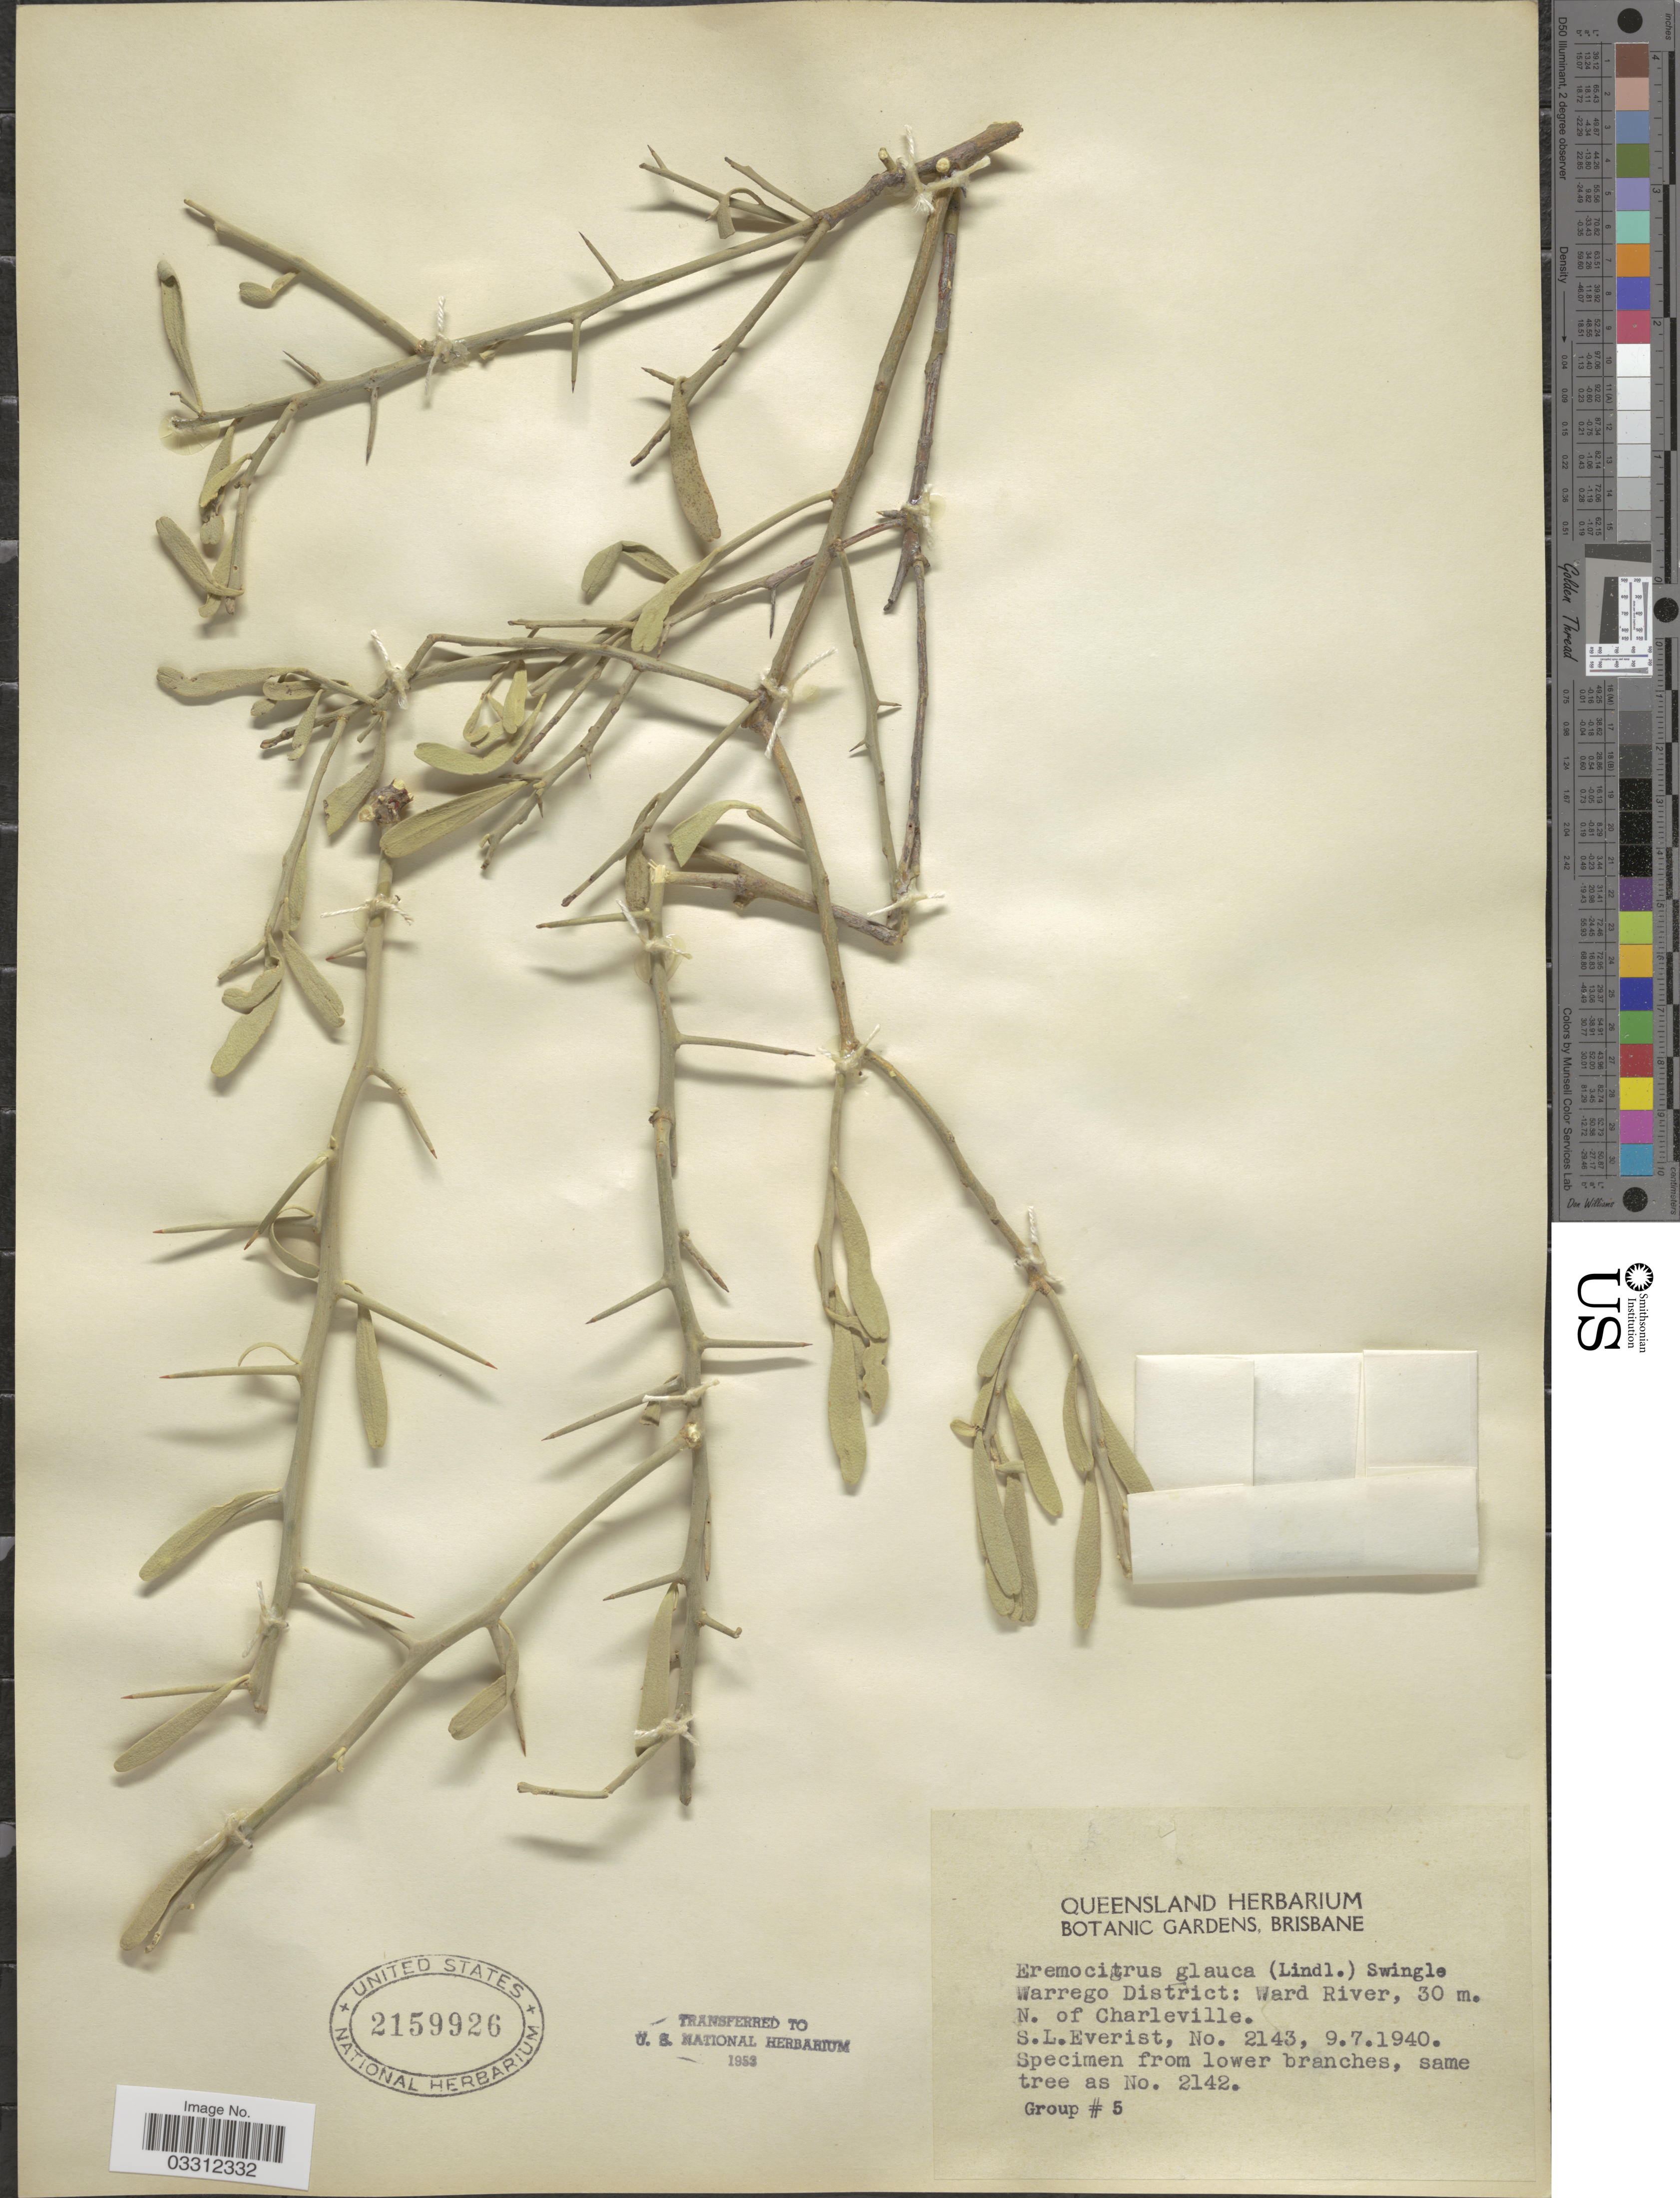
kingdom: Plantae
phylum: Tracheophyta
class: Magnoliopsida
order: Sapindales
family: Rutaceae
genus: Citrus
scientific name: Citrus glauca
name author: (Lindl.) Burkill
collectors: S. Everist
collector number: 2143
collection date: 1940-07-09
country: Australia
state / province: Queensland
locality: Warrego District: Ward River, 30 m. N. of Charleville.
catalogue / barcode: US 2159926